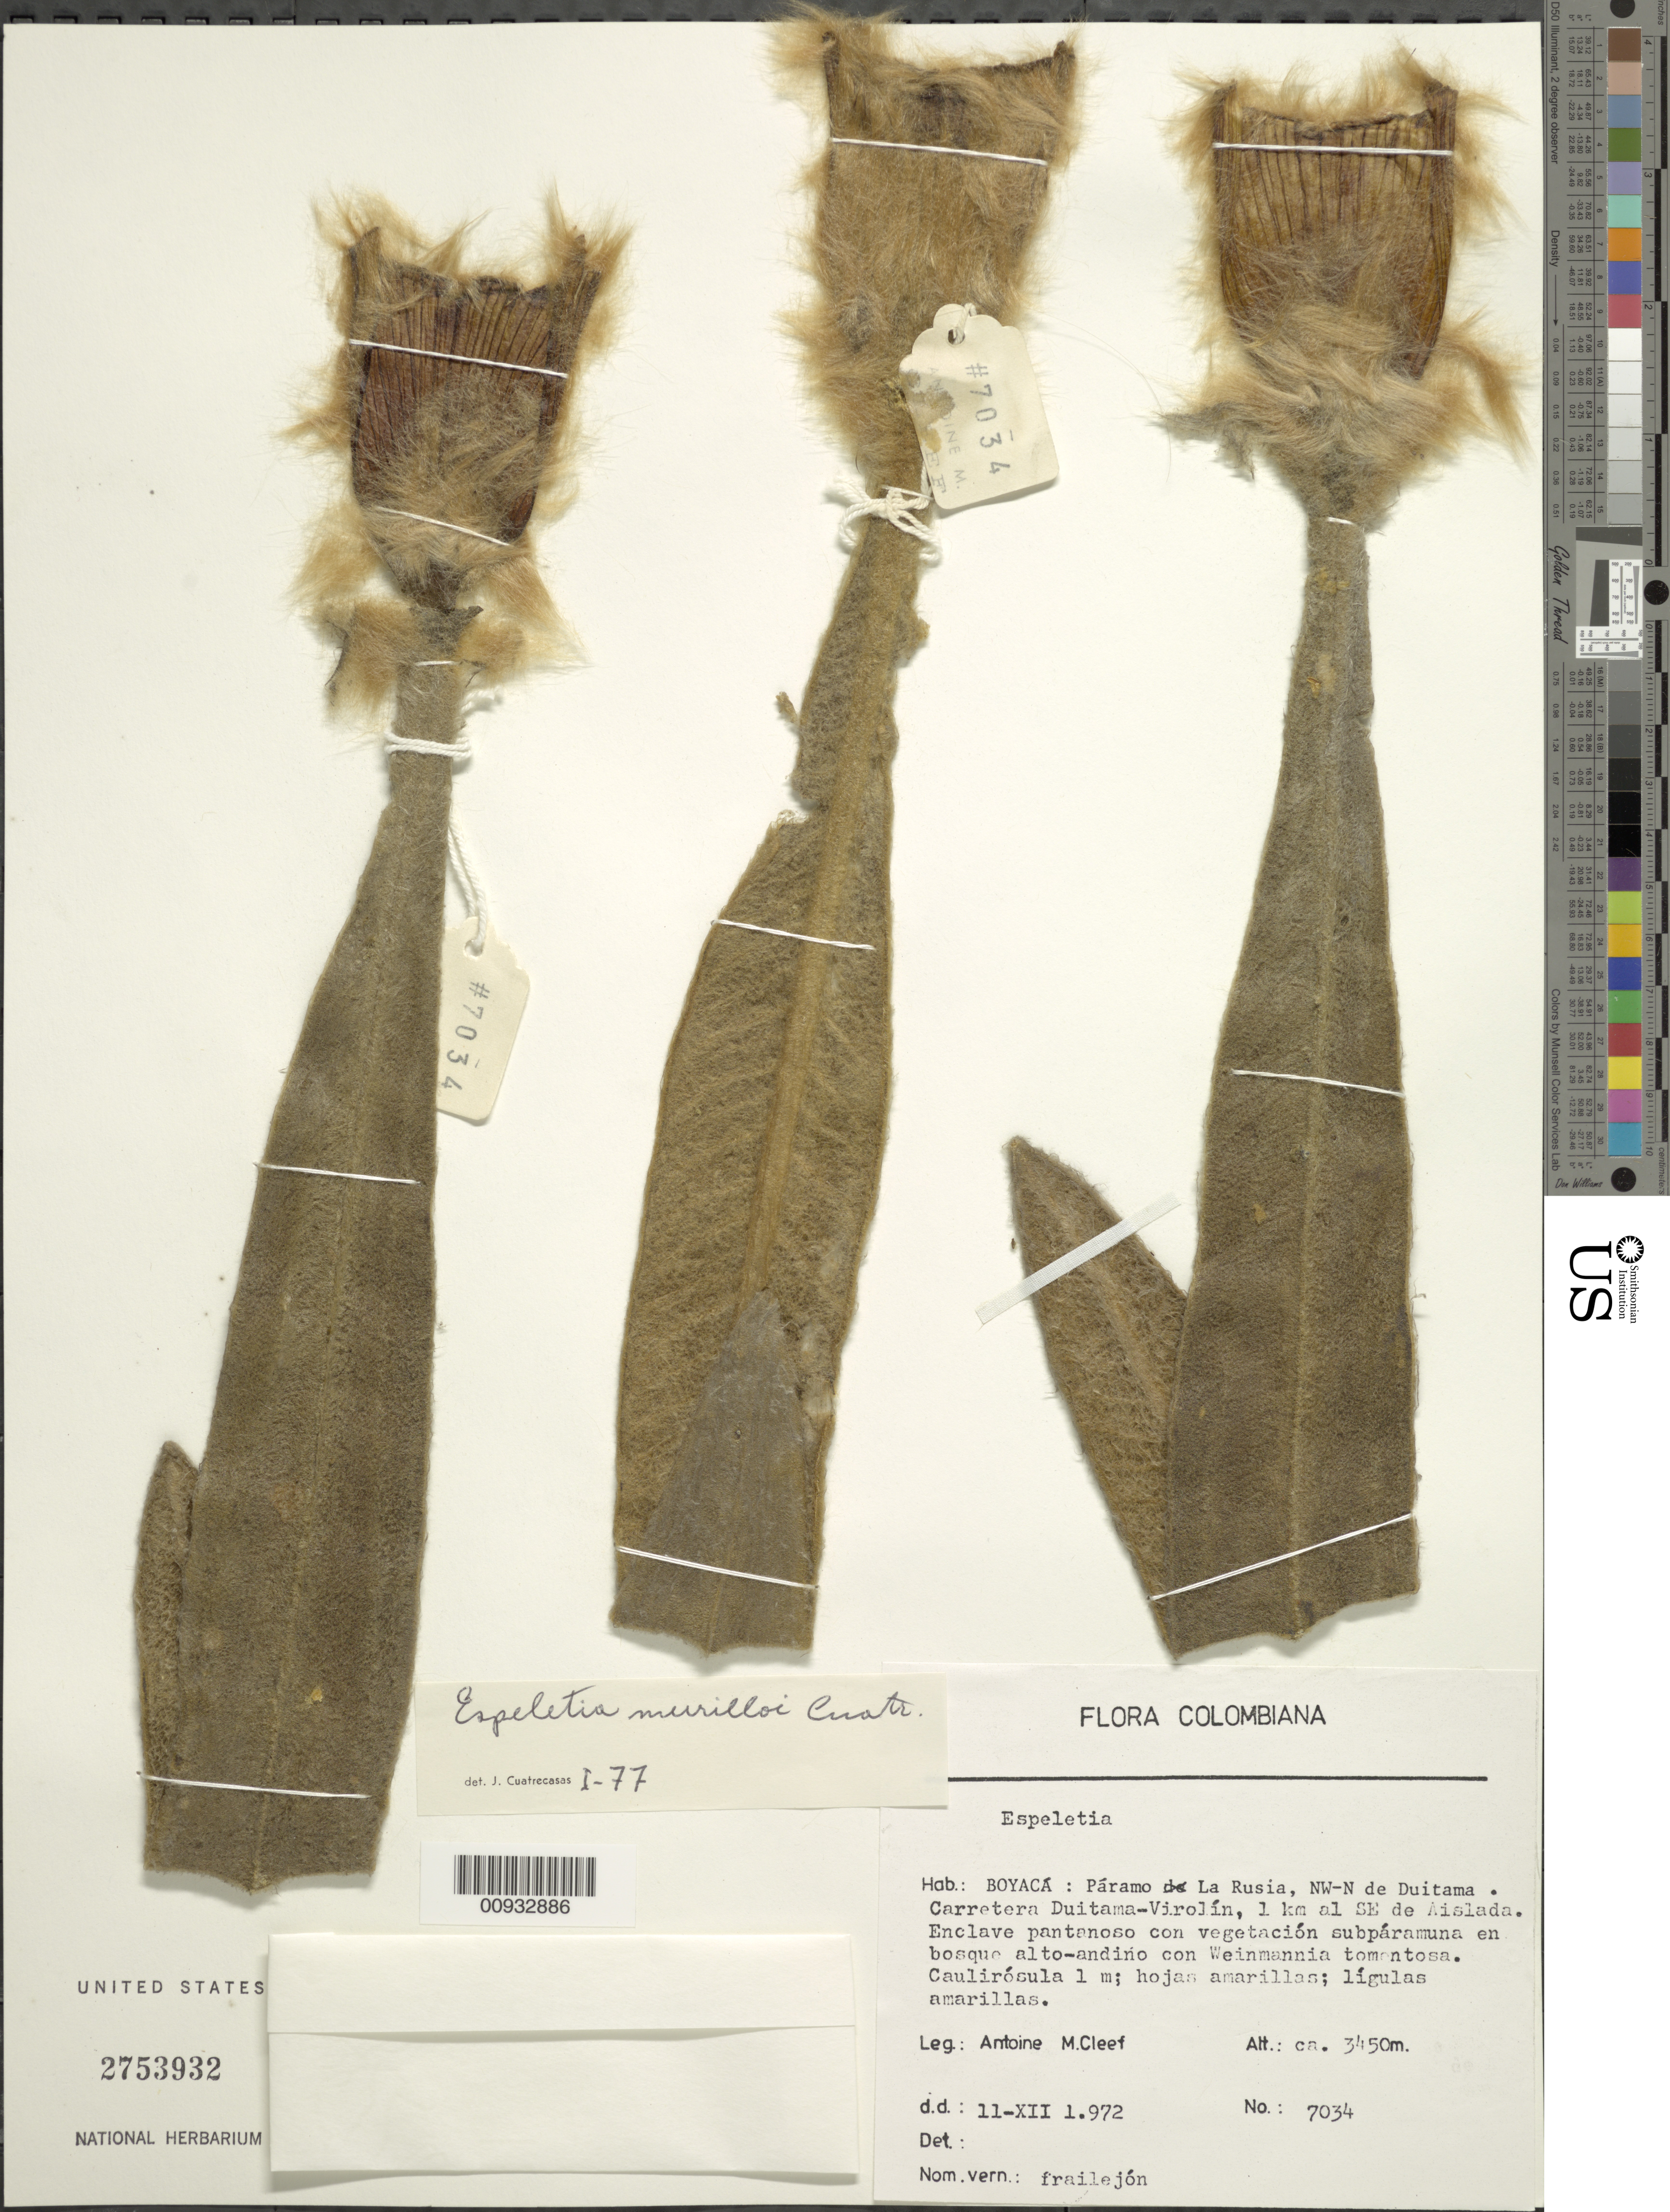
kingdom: Plantae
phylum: Tracheophyta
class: Magnoliopsida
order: Asterales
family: Asteraceae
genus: Espeletia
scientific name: Espeletia murilloi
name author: Cuatrec.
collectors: A. M. Cleef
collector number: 7034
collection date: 1972-12-11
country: Colombia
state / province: Boyacá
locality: Paramo La Rusia, NW-N de Duitama, Carretera Duitama-Virolin, 1 km al SE de Aislada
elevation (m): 3450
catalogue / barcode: US 2753932